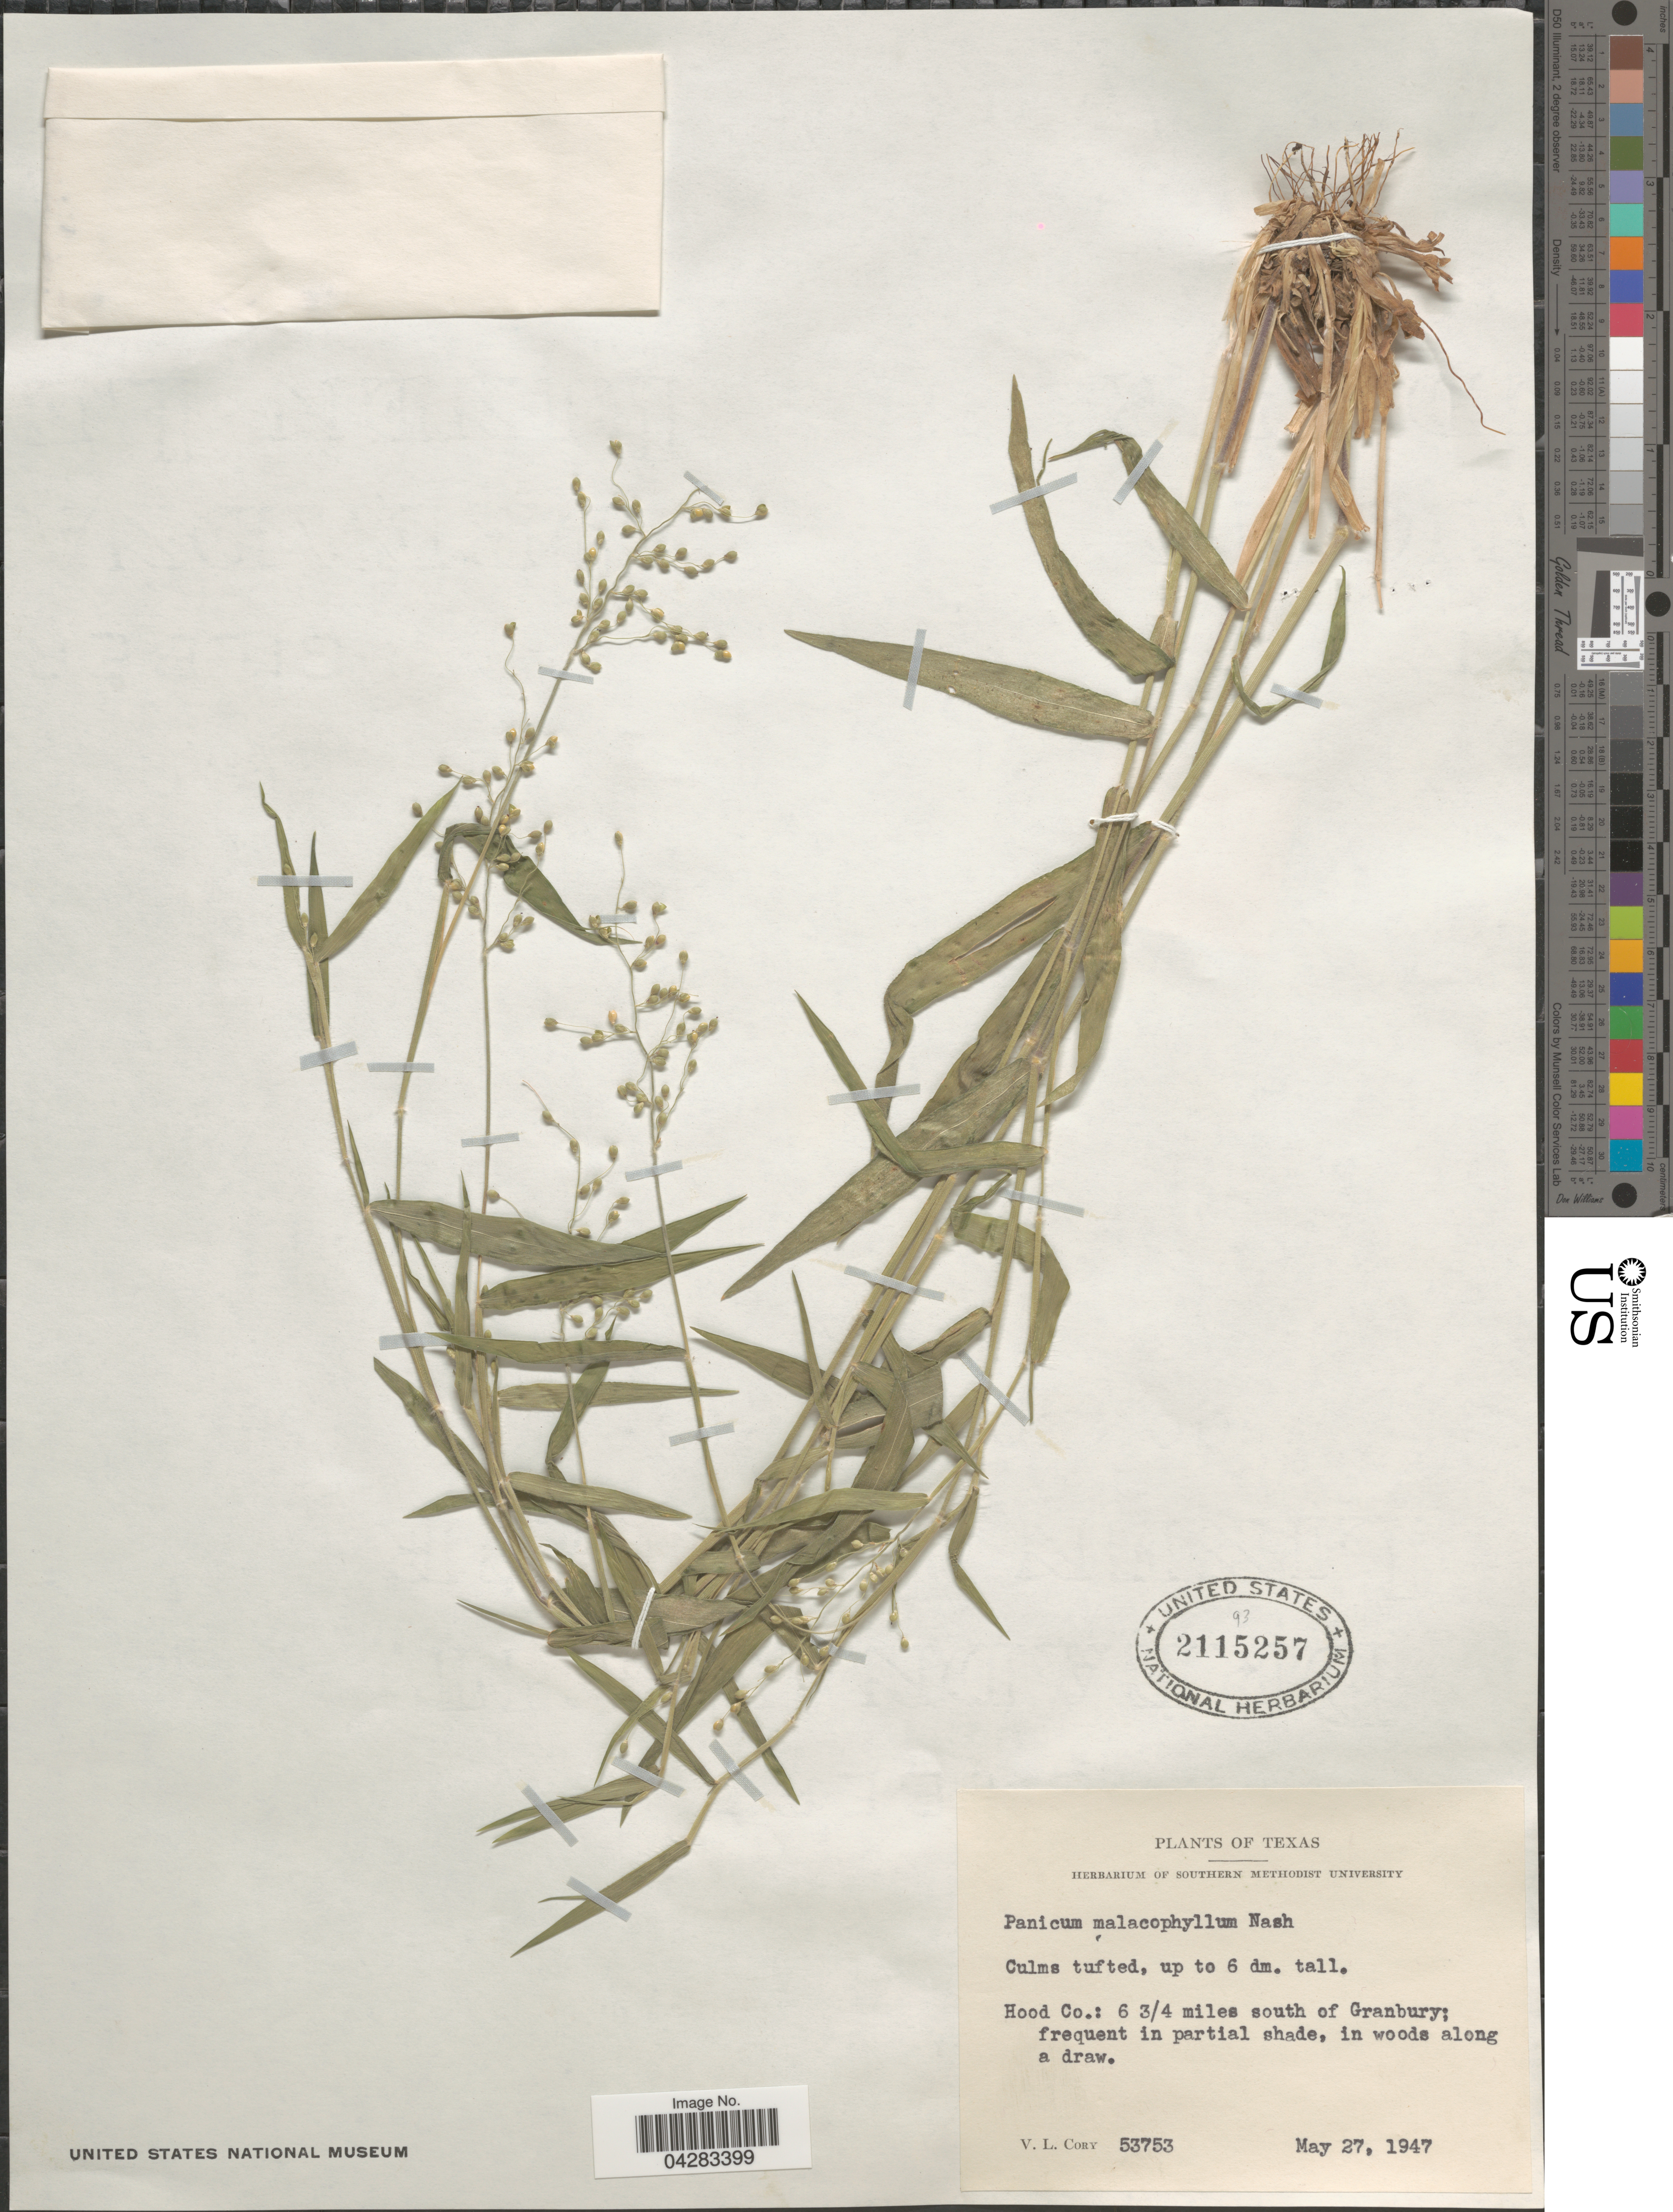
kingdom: Plantae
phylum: Tracheophyta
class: Liliopsida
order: Poales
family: Poaceae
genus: Dichanthelium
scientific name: Dichanthelium malacophyllum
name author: (Nash) Gould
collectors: V. Cory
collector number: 53753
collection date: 1947-05-27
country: United States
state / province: Texas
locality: Hood Co.: 6 3/4 miles south of Granbury.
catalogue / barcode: US 2115257